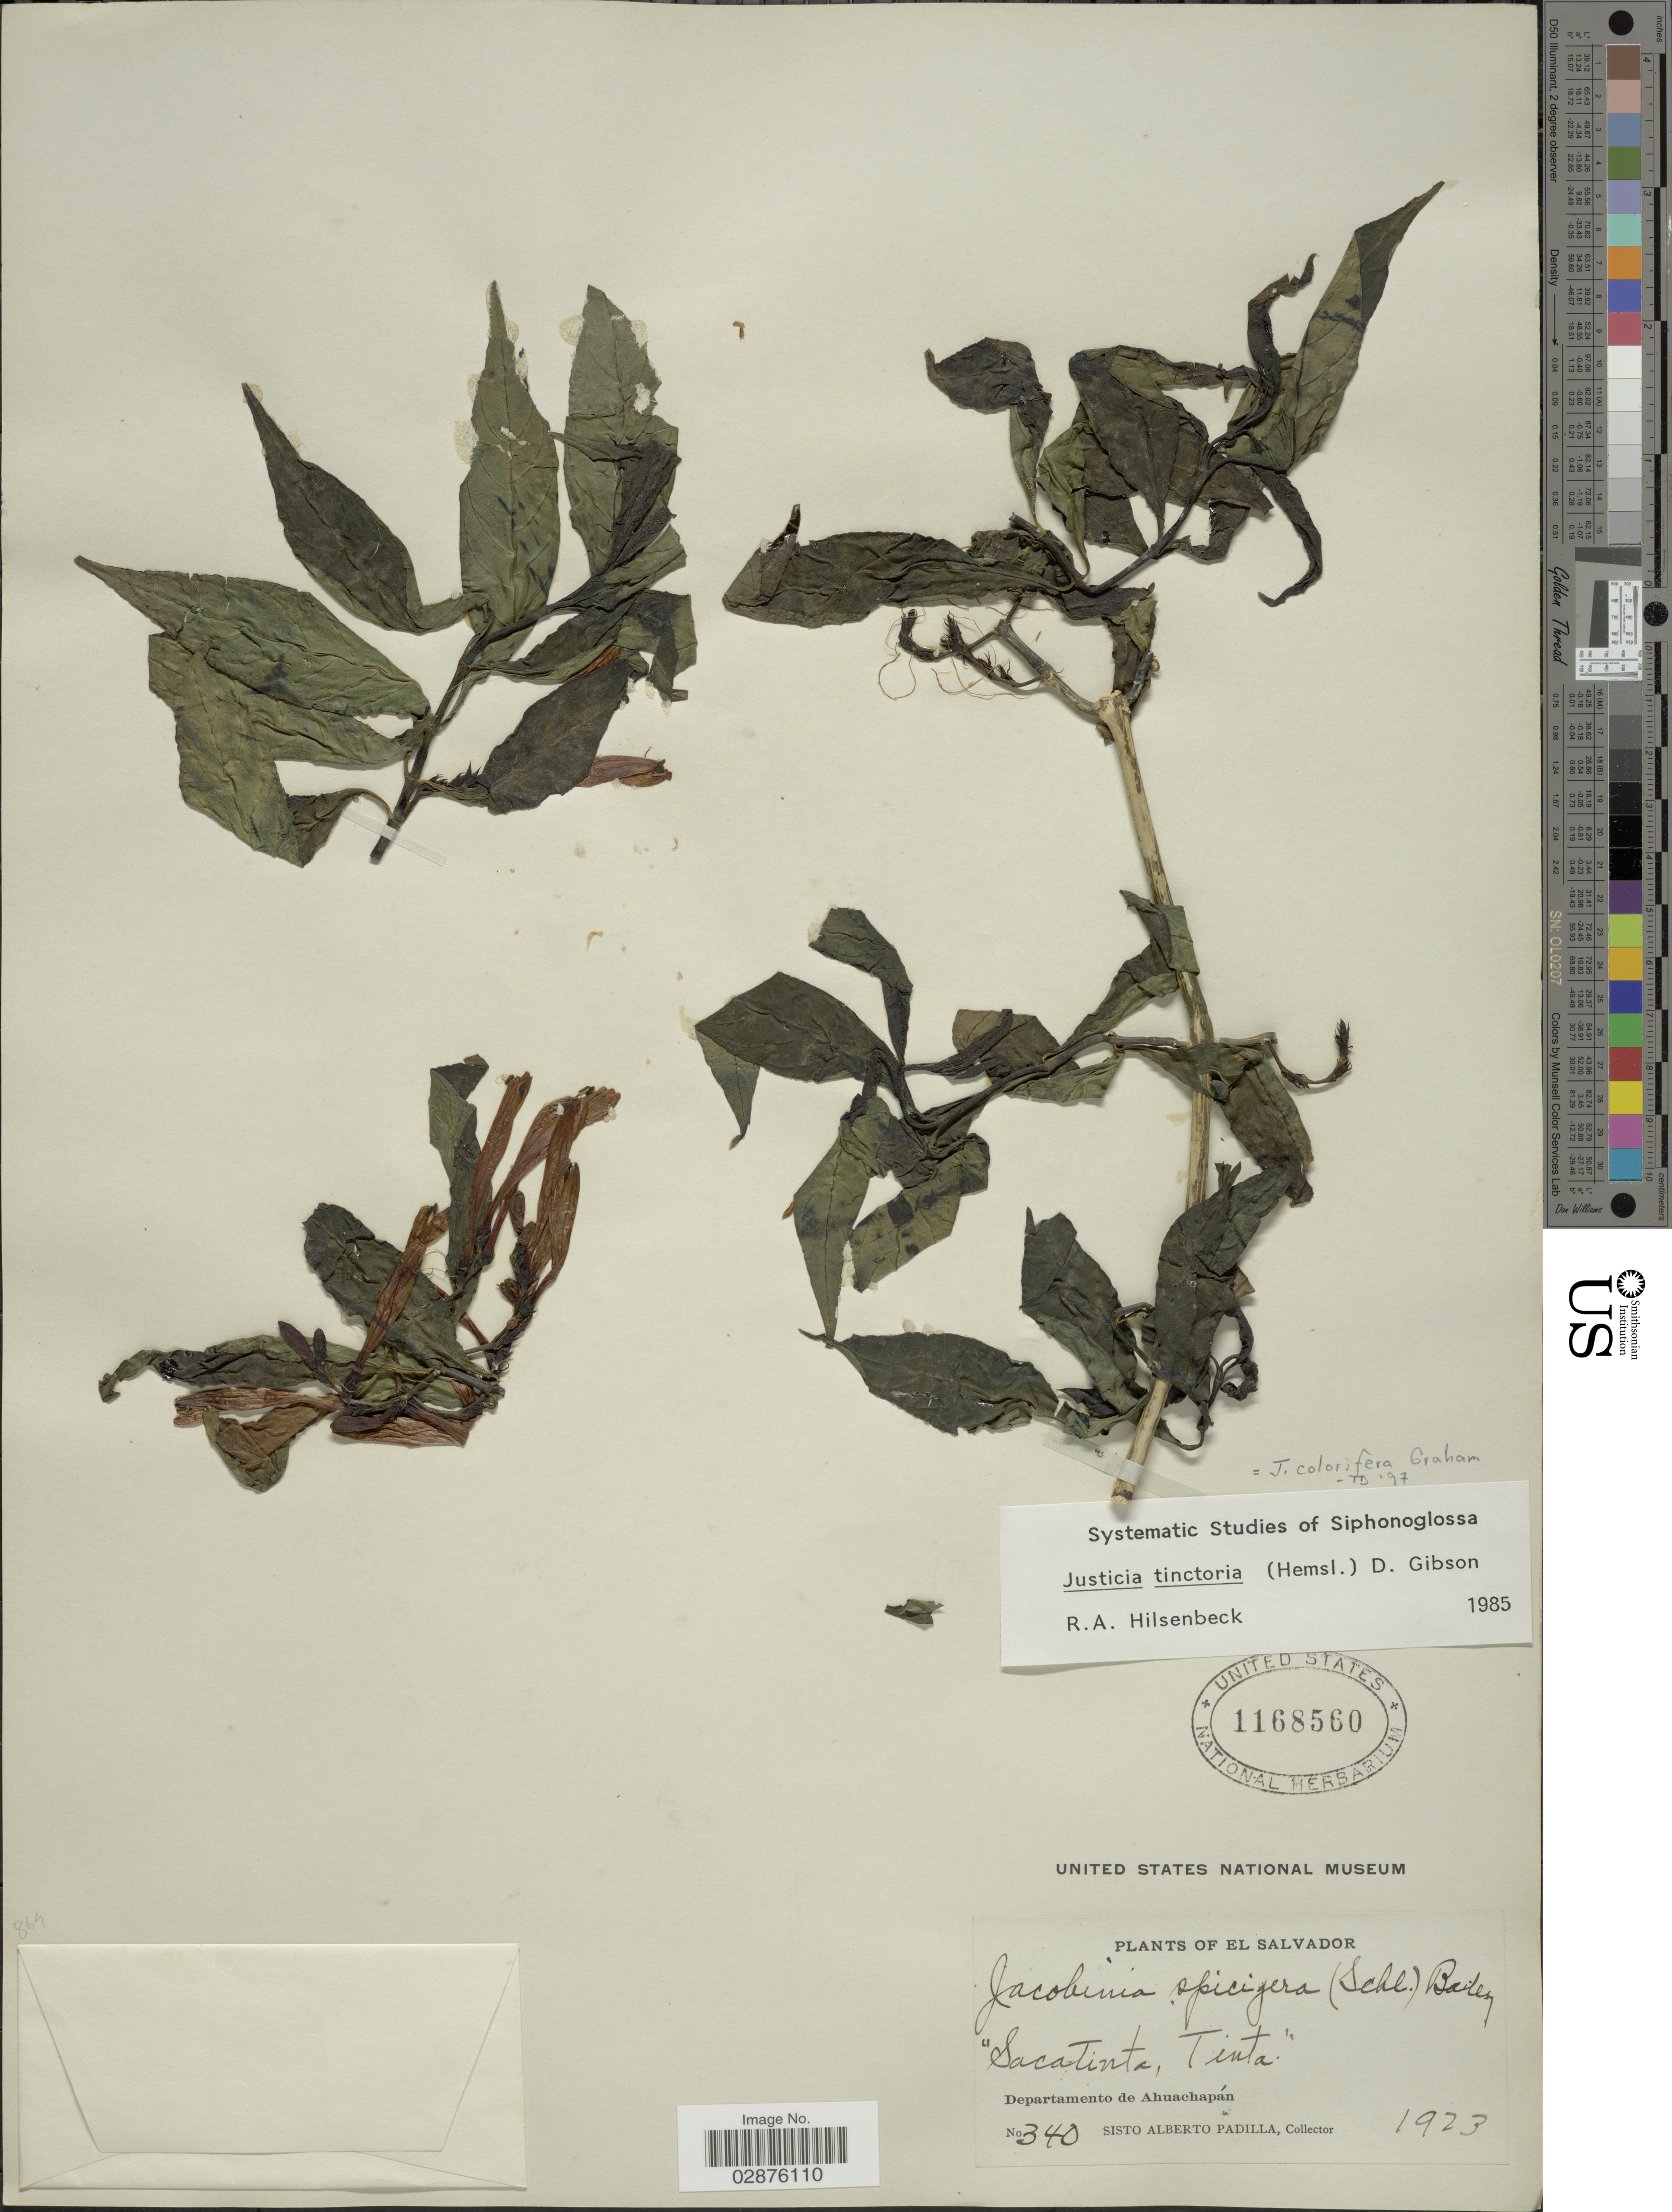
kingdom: Plantae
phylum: Tracheophyta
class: Magnoliopsida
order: Lamiales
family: Acanthaceae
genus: Justicia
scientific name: Justicia colorifera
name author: V.A.W. Graham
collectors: S. A. Padilla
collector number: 340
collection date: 1923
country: El Salvador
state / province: Ahuachapan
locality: Departamento de Ahuachapán.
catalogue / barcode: US 1168560